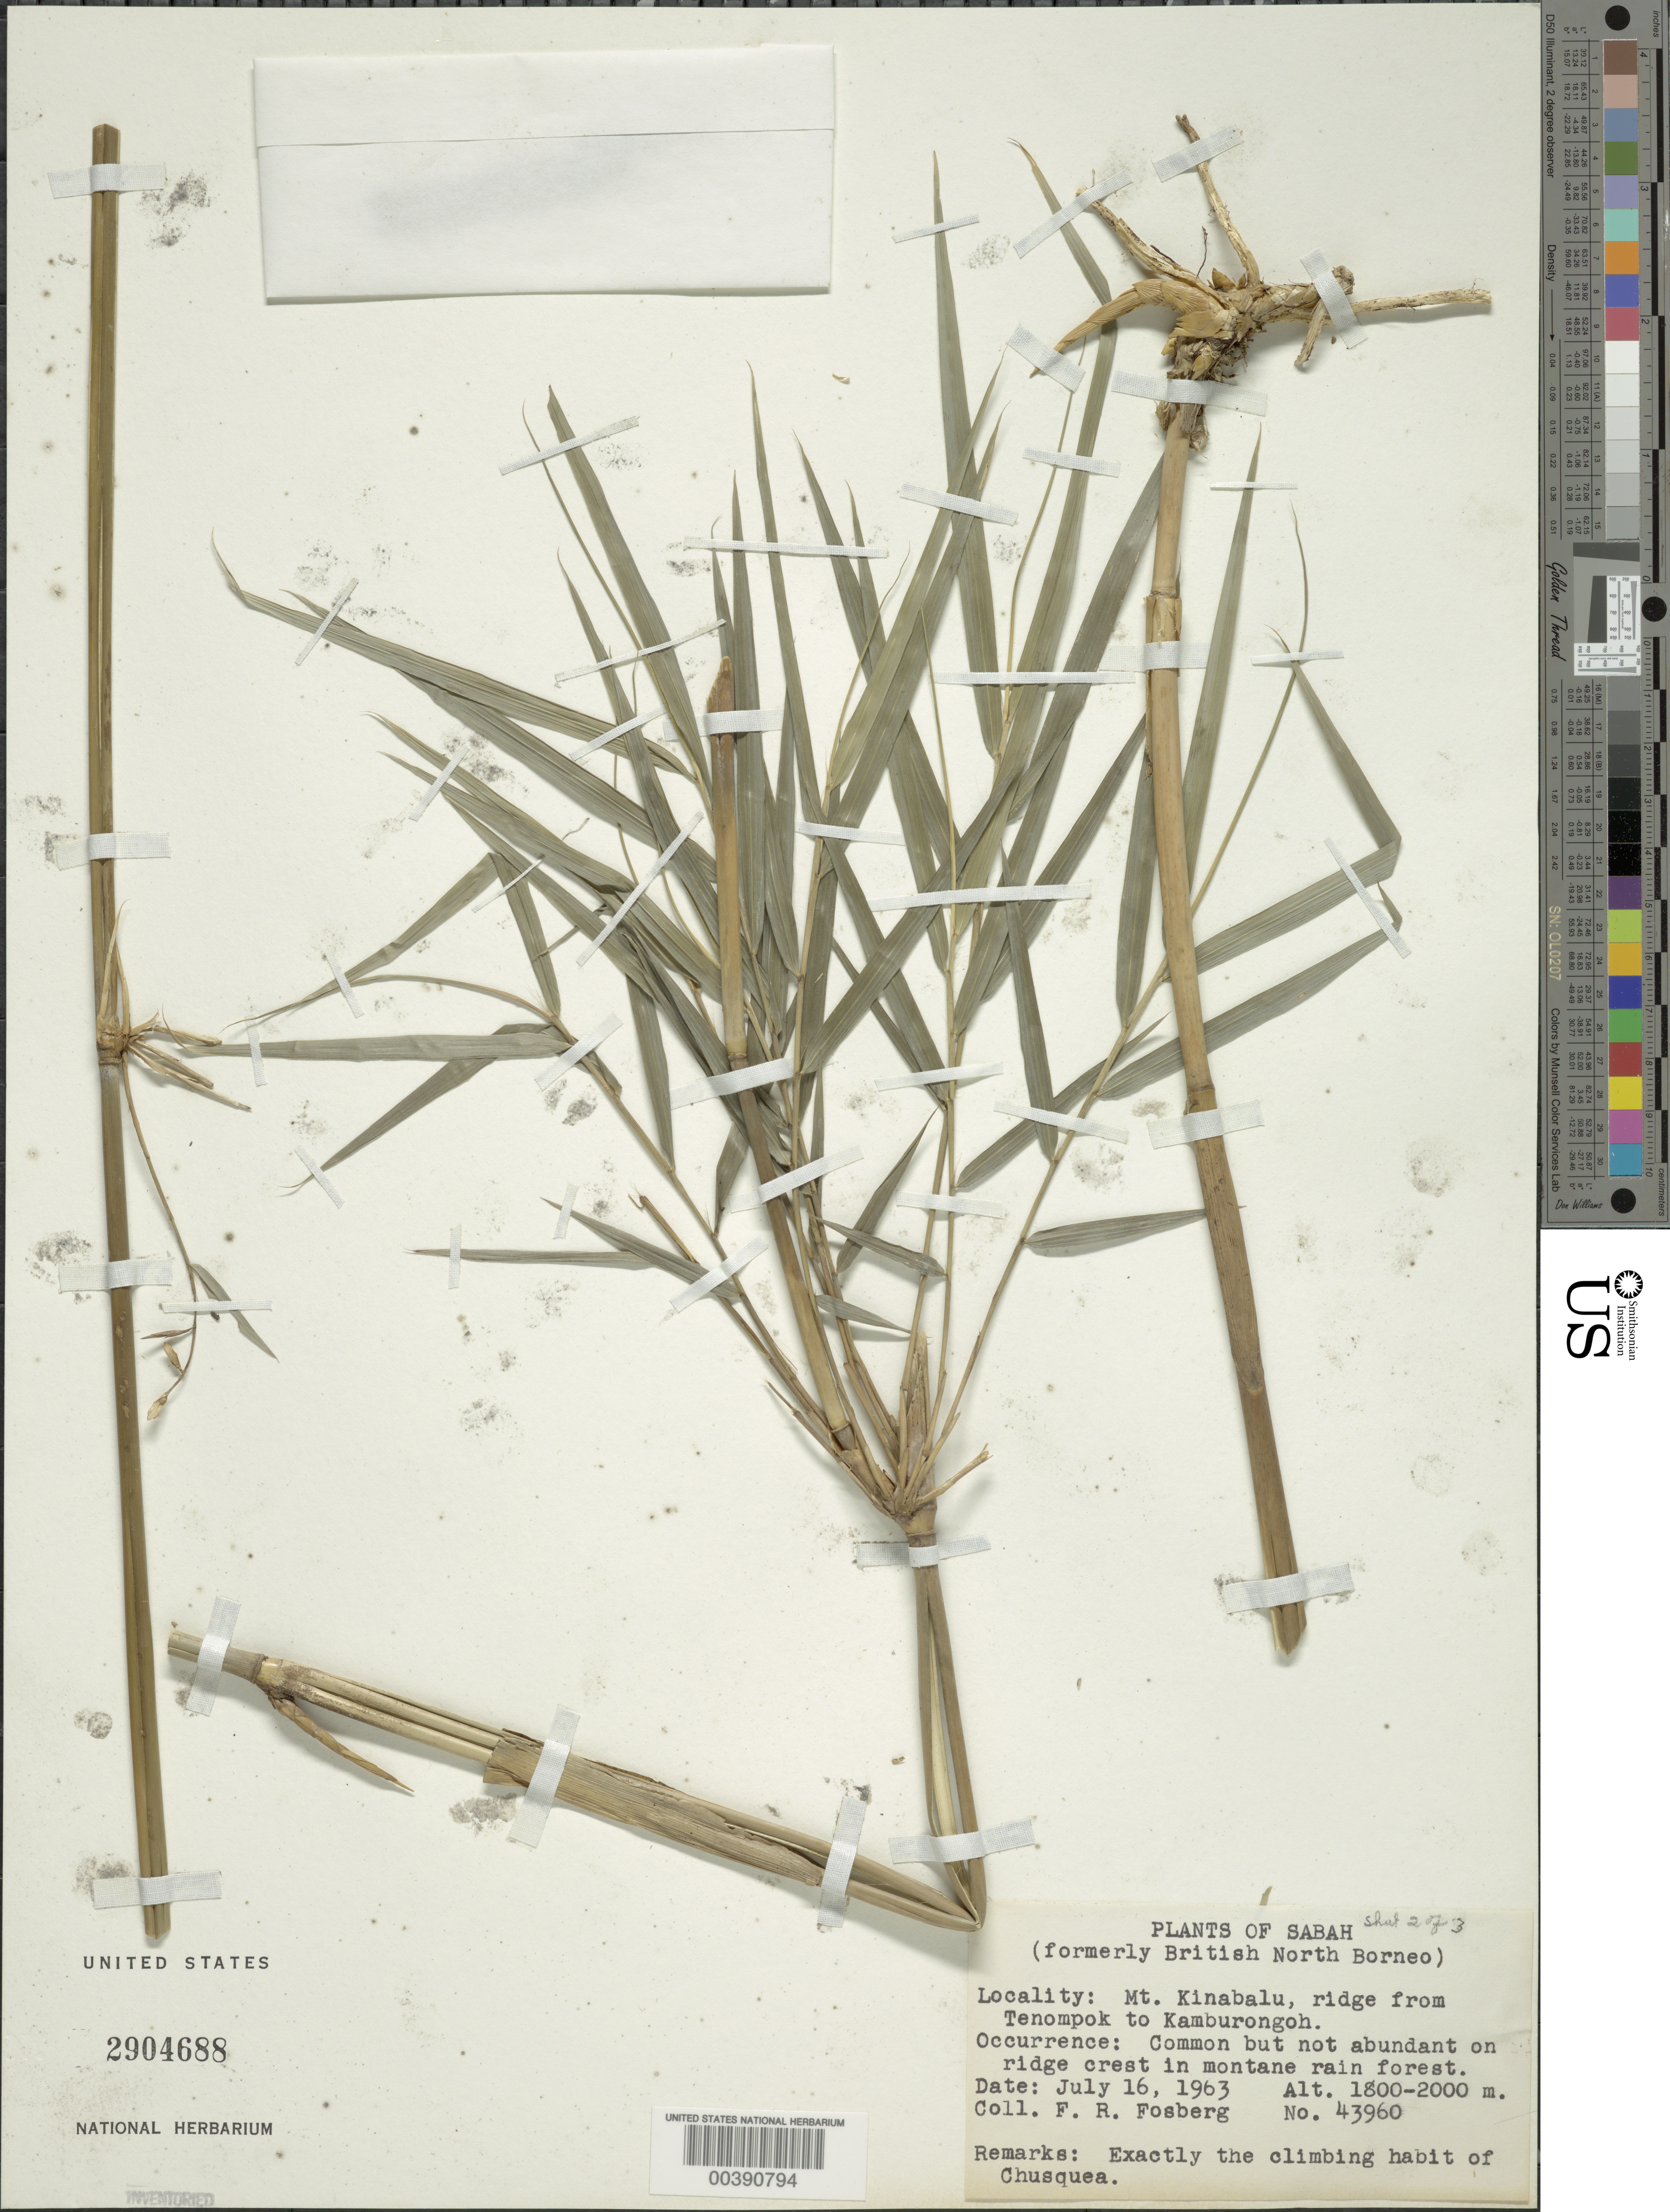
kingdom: Plantae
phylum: Tracheophyta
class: Liliopsida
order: Poales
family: Poaceae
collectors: F. R. Fosberg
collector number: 43960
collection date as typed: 16 Jul 1963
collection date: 1963-07-16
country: Malaysia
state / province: Sabah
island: Borneo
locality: Mt. kinabalu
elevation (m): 1800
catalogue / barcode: US 2904688